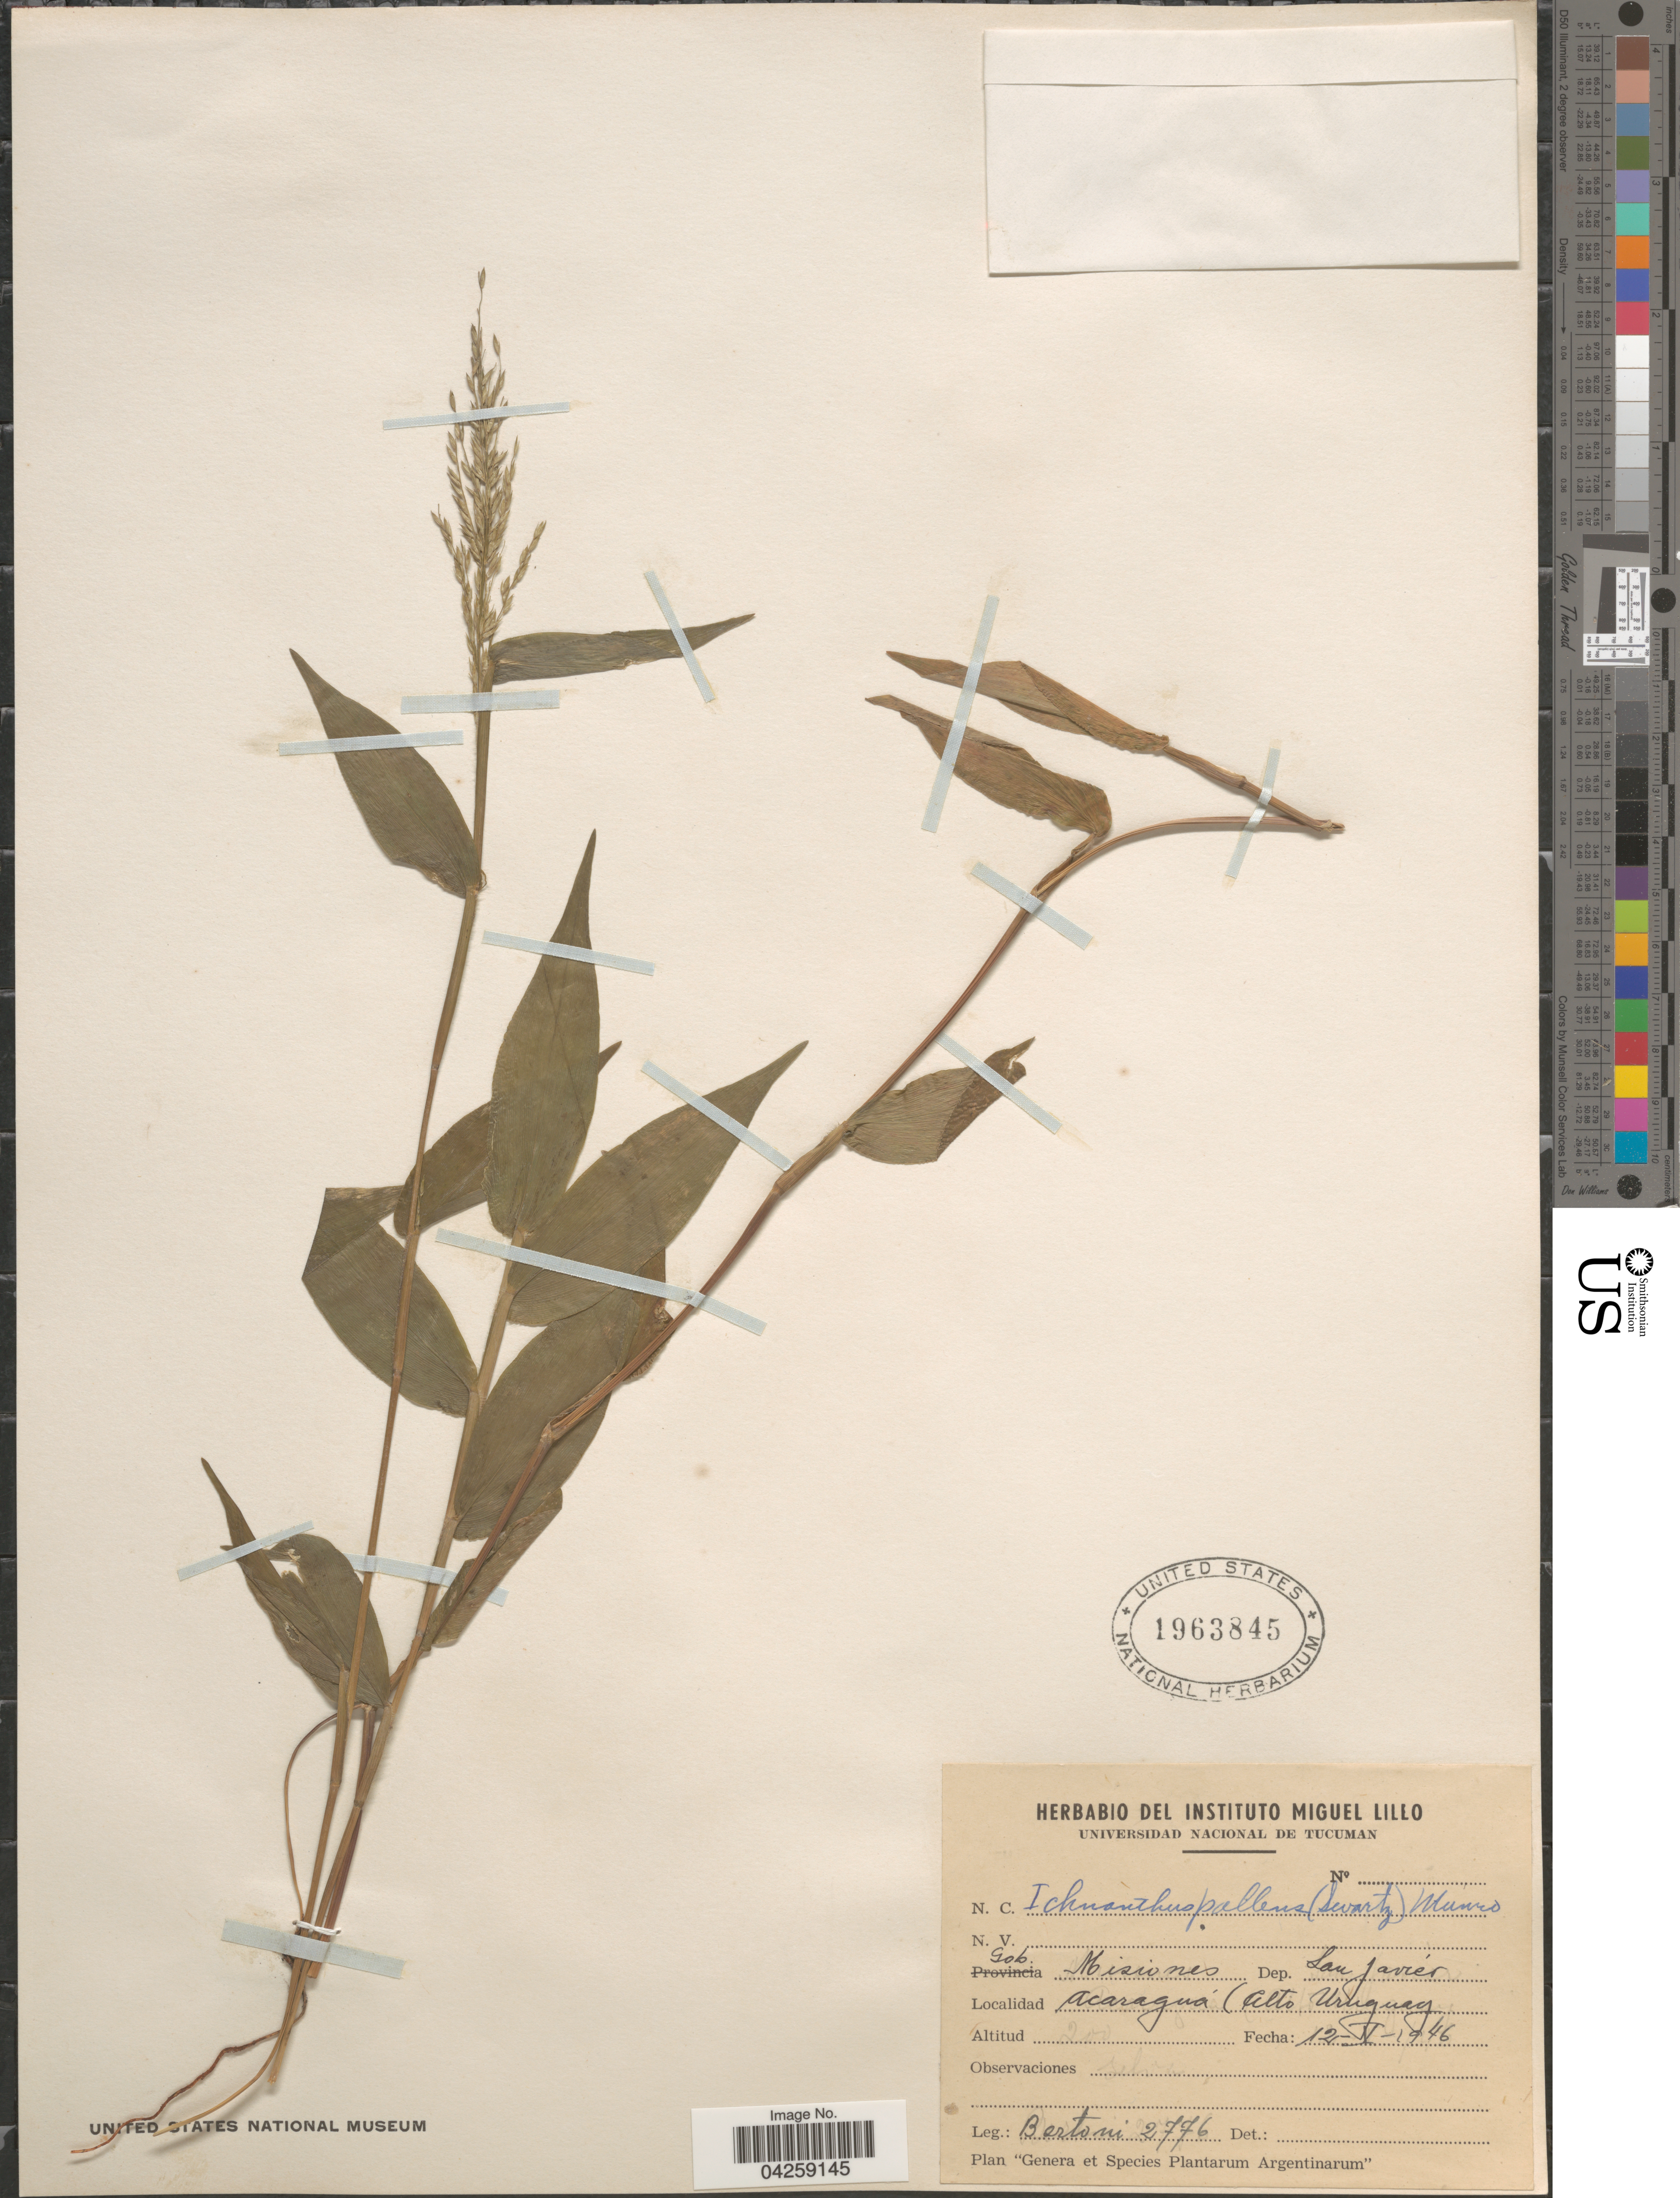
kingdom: Plantae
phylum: Tracheophyta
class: Liliopsida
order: Poales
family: Poaceae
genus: Ichnanthus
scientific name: Ichnanthus pallens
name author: (Sw.) Munro ex Benth.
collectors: -- Bertoni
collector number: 2776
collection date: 1946-05-12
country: Argentina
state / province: Misiones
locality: Dep. San Javier. Acaraguá (Alto Uruguay).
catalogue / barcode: US 1963845